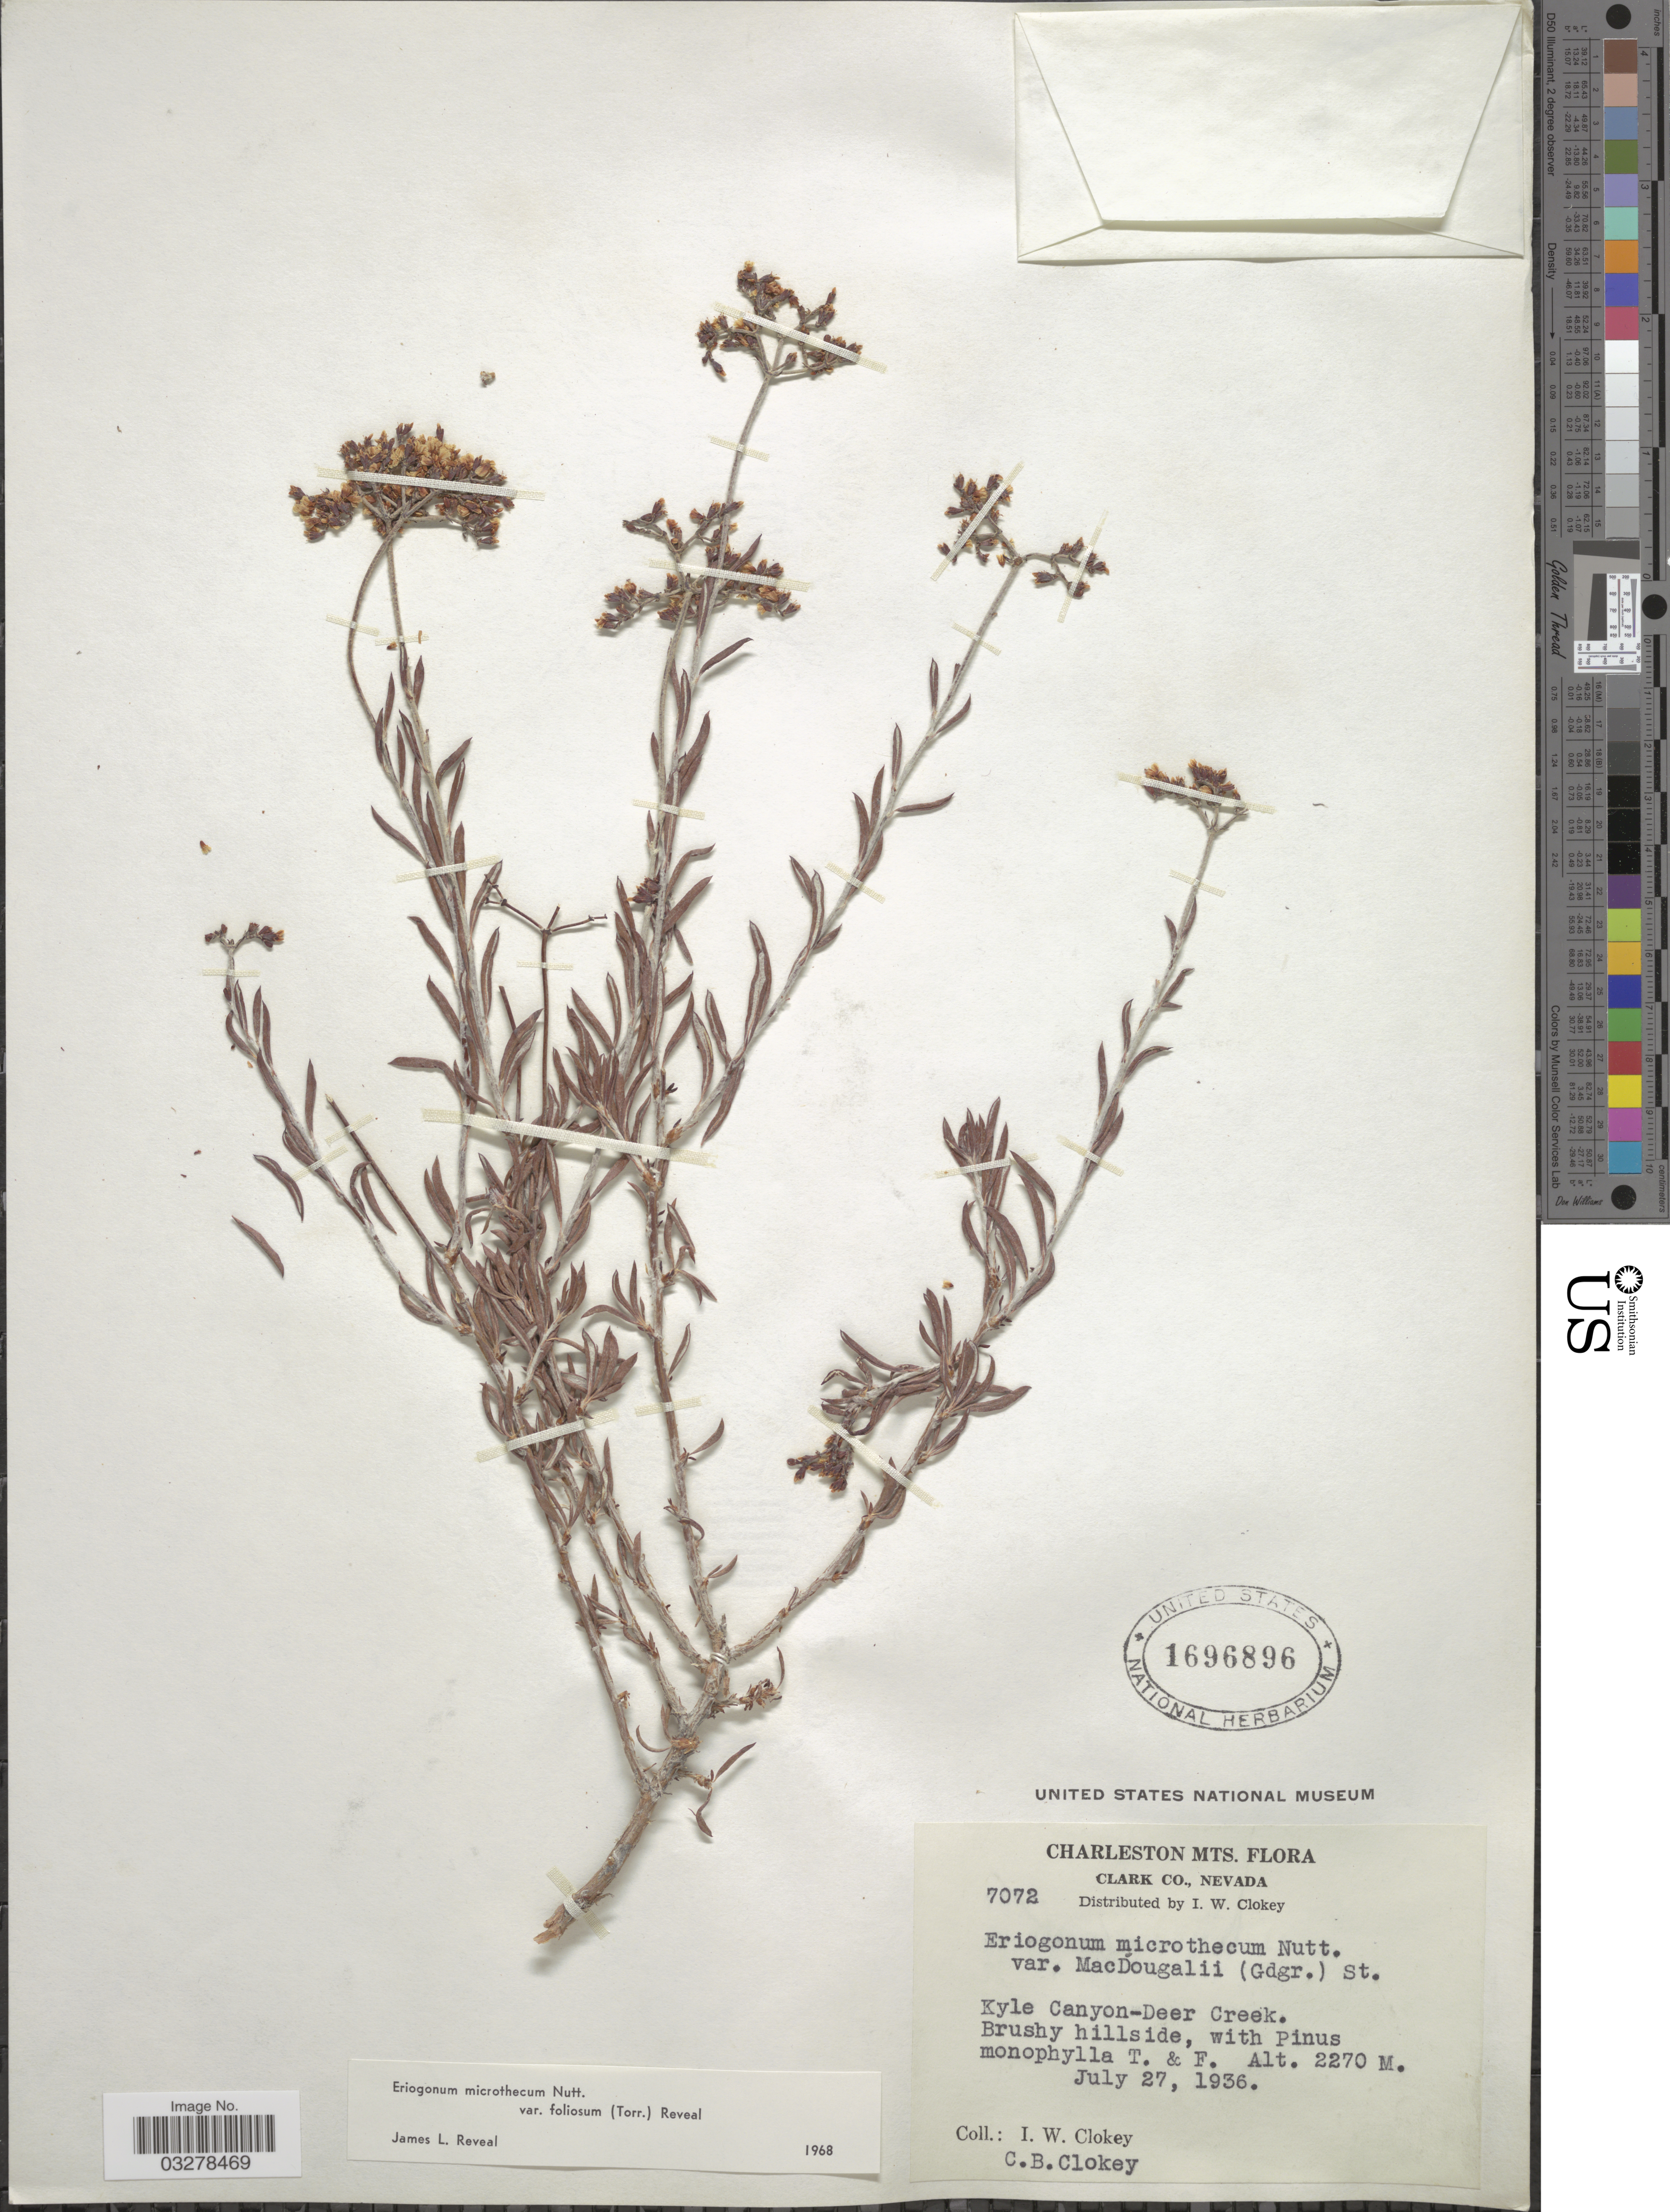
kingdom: Plantae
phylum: Tracheophyta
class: Magnoliopsida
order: Caryophyllales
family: Polygonaceae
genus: Eriogonum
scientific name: Eriogonum microtheca var. foliosum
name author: (Torr. & A. Gray) Reveal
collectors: I. W. Clokey & C. Clokey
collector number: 7072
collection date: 1936-07-27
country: United States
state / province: Nevada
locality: Charleston Mts. Clark Co. Kyle Canyon-Deer Creek.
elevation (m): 2270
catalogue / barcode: US 1696896